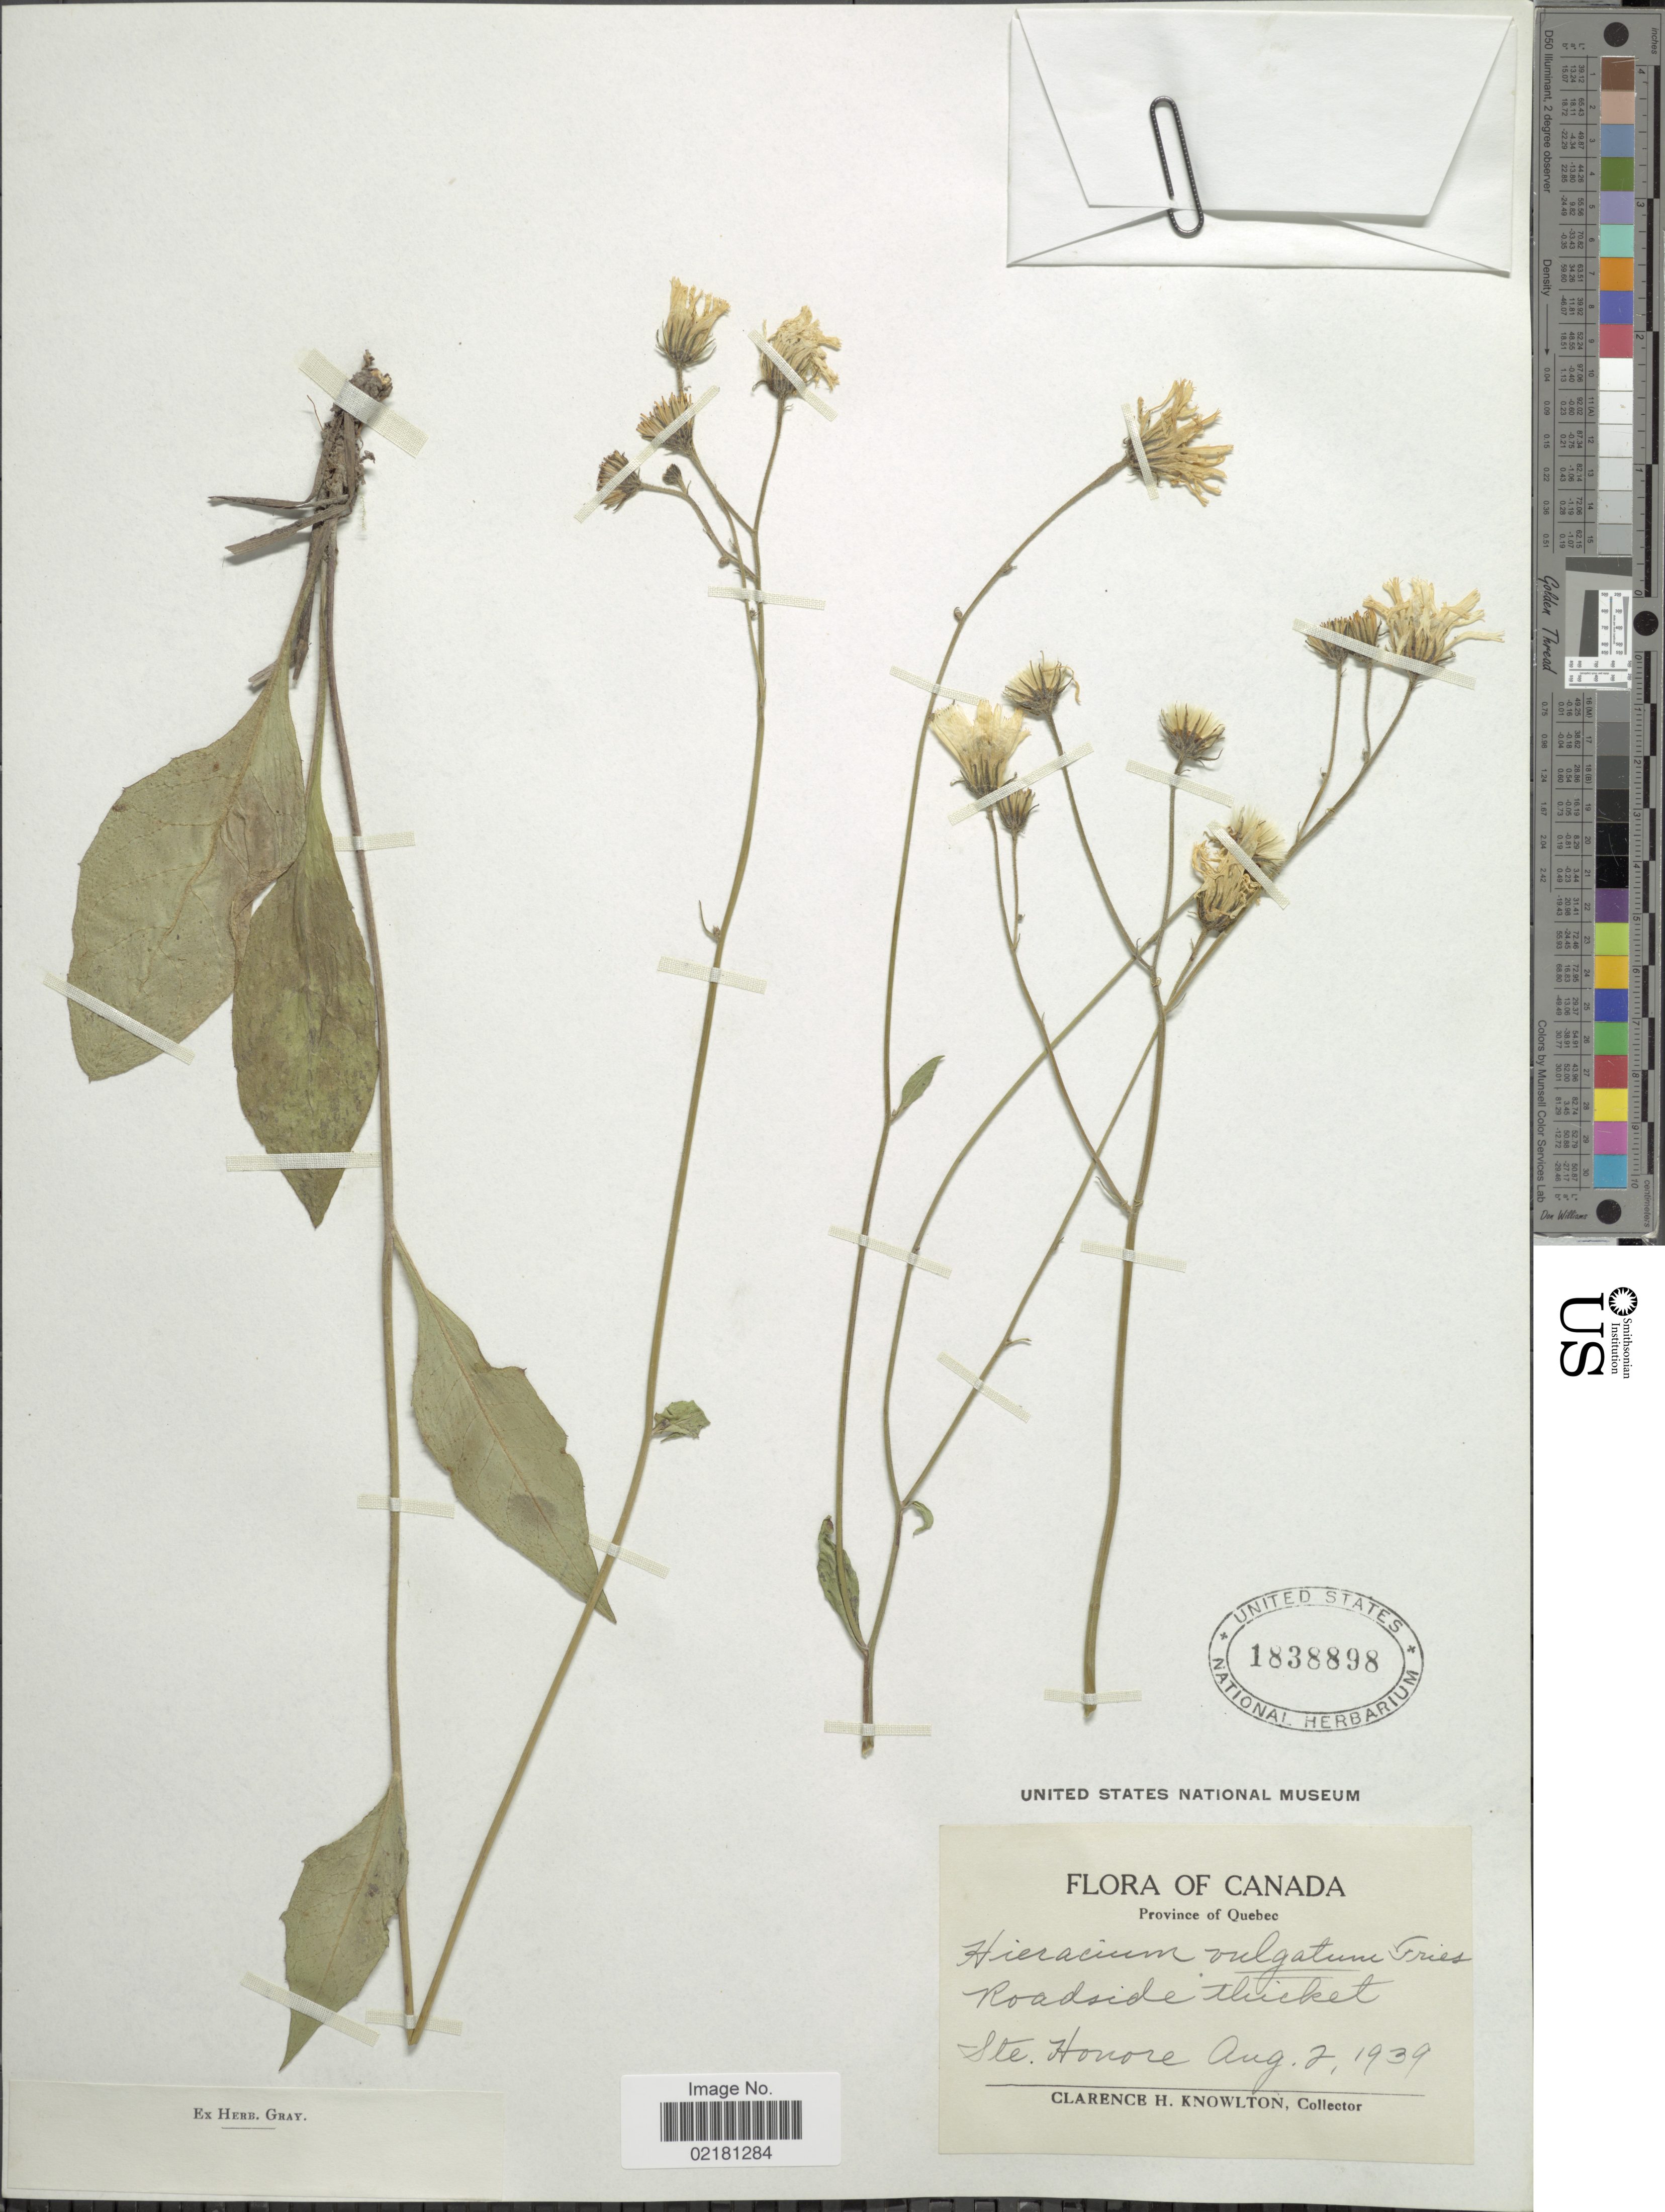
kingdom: Plantae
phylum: Tracheophyta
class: Magnoliopsida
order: Asterales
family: Asteraceae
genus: Hieracium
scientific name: Hieracium lachenalii subsp. cruenifolium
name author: (Dahlst. & Lübeck) Zahn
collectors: C. H. Knowlton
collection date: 1939-08-02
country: Canada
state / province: Quebec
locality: Roadside thicket, Ste. Honore.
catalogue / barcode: US 1838898